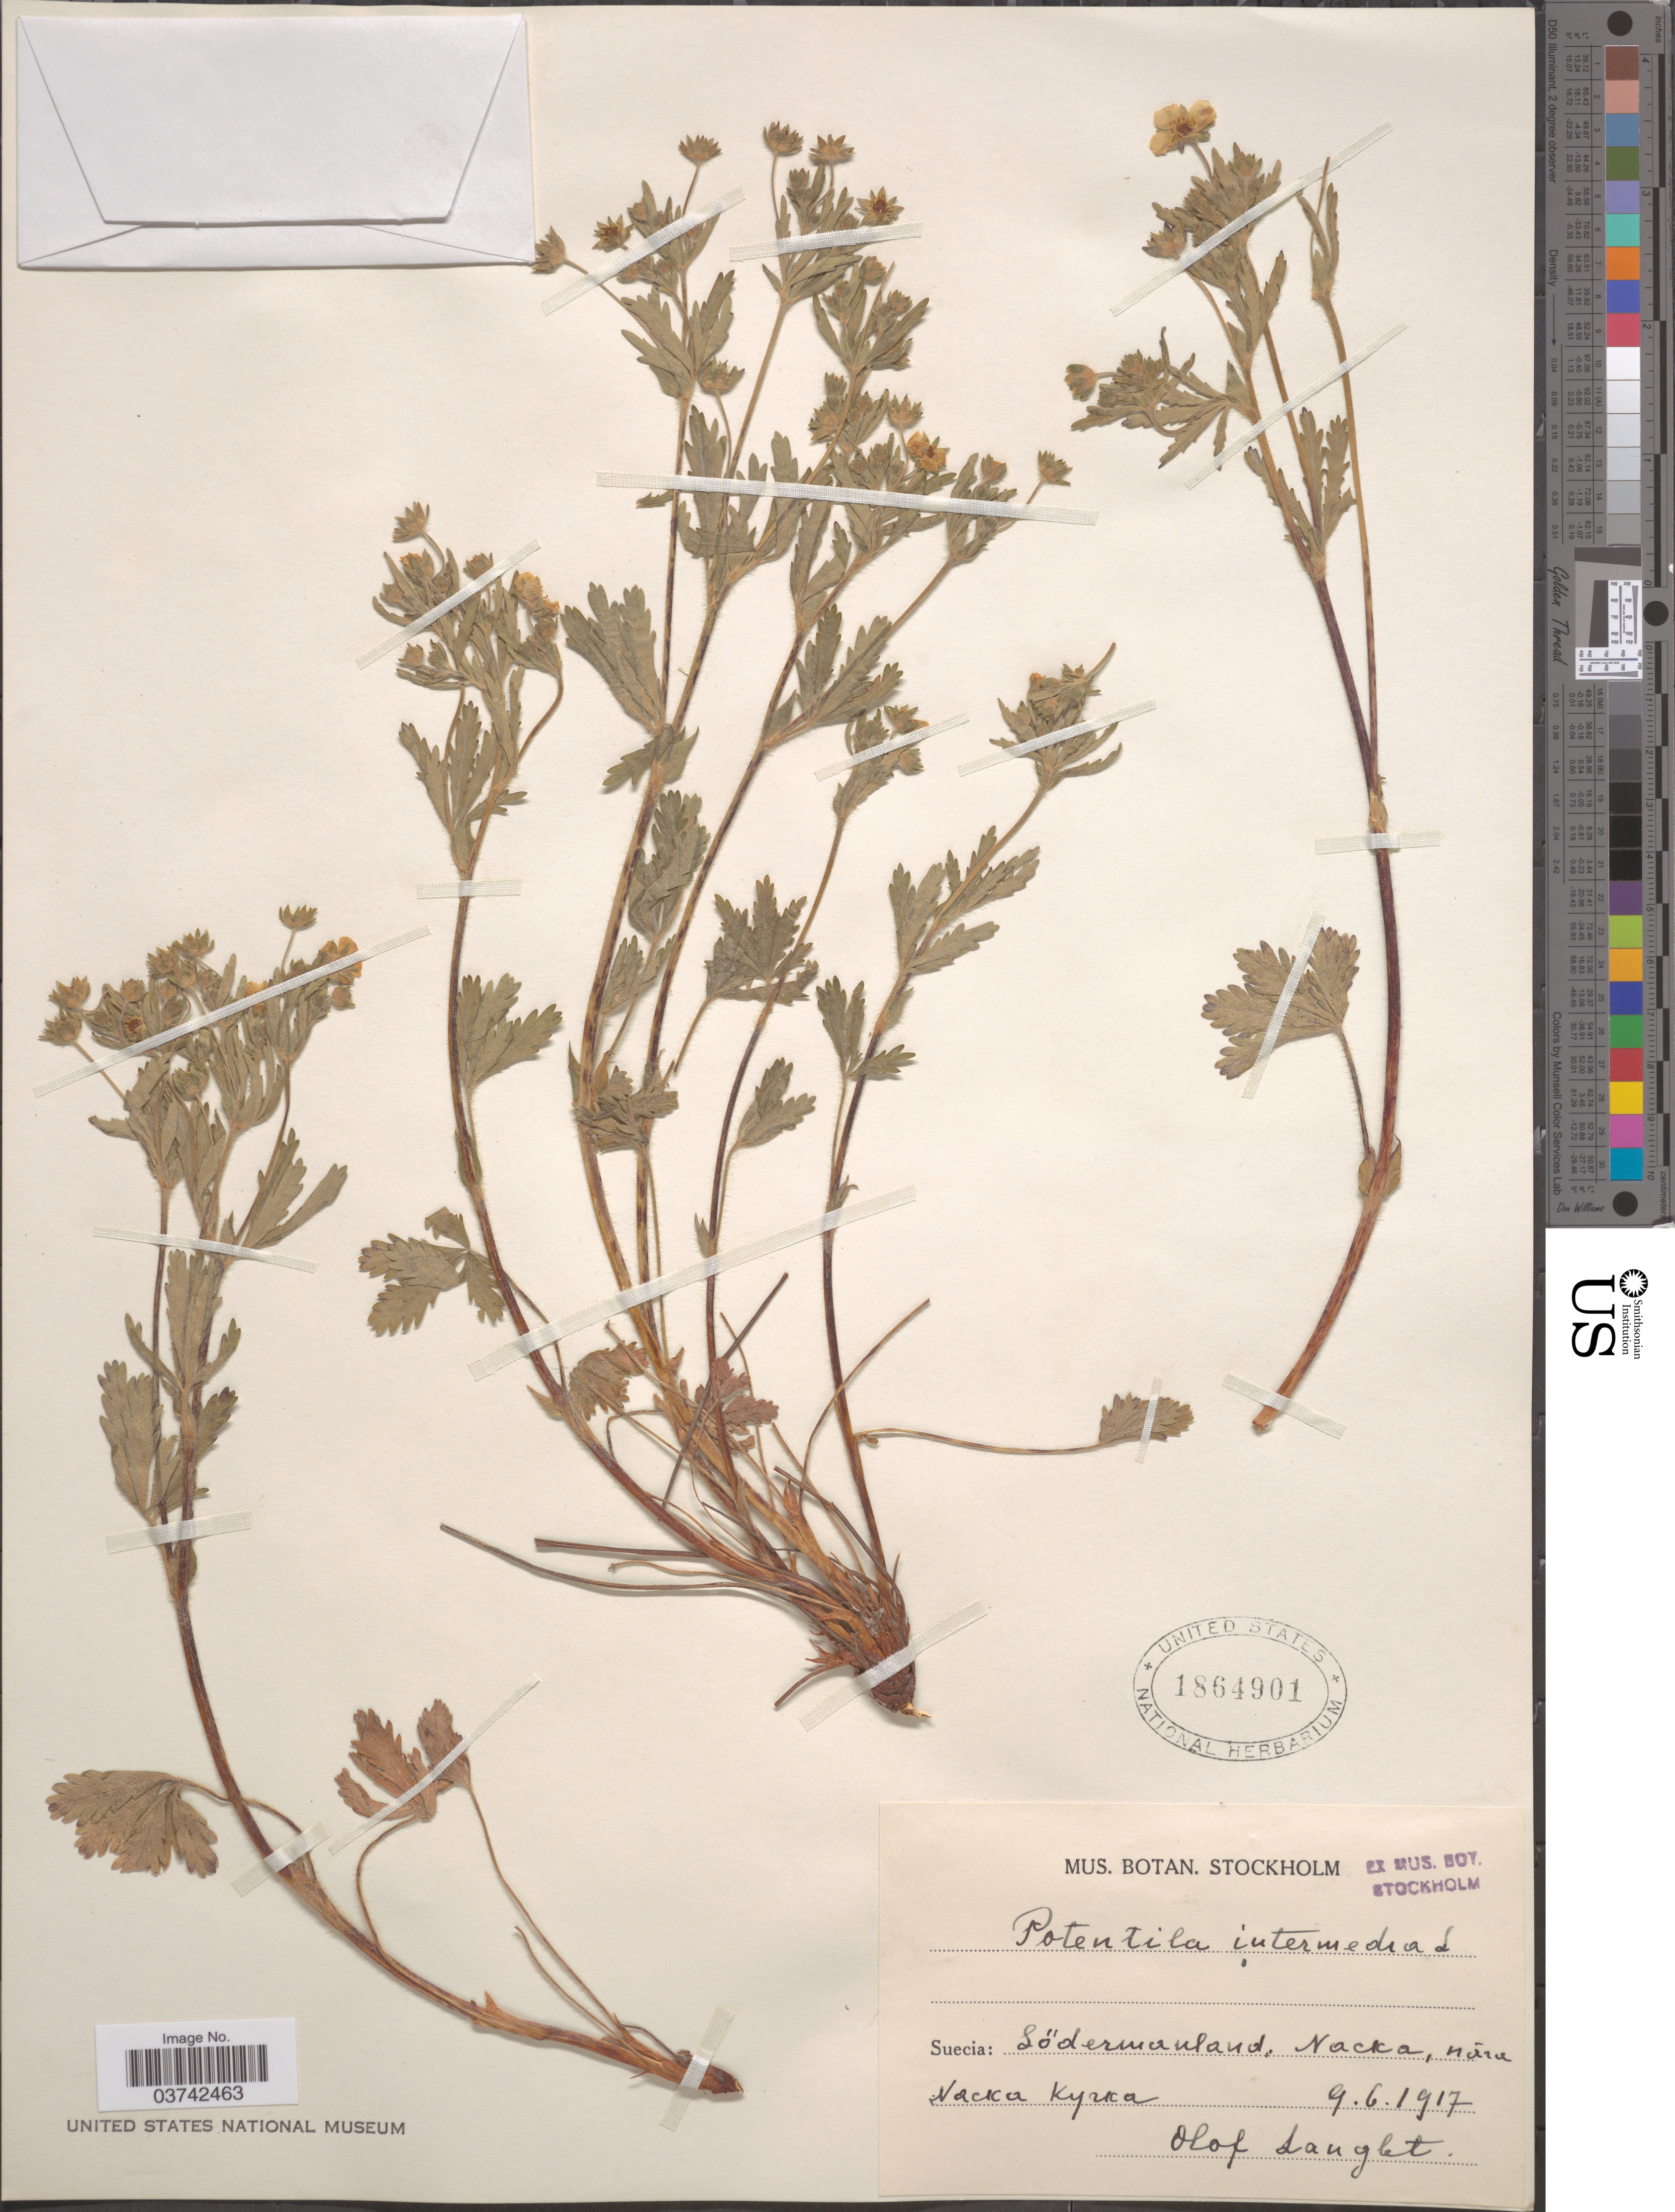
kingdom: Plantae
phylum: Tracheophyta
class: Magnoliopsida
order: Rosales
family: Rosaceae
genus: Potentilla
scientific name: Potentilla intermedia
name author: L.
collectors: Langlet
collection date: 1917-06-09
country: Sweden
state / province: Sodermanland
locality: Suecia: Nacka, nára Nacka Kyrka.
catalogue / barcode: US 1864901